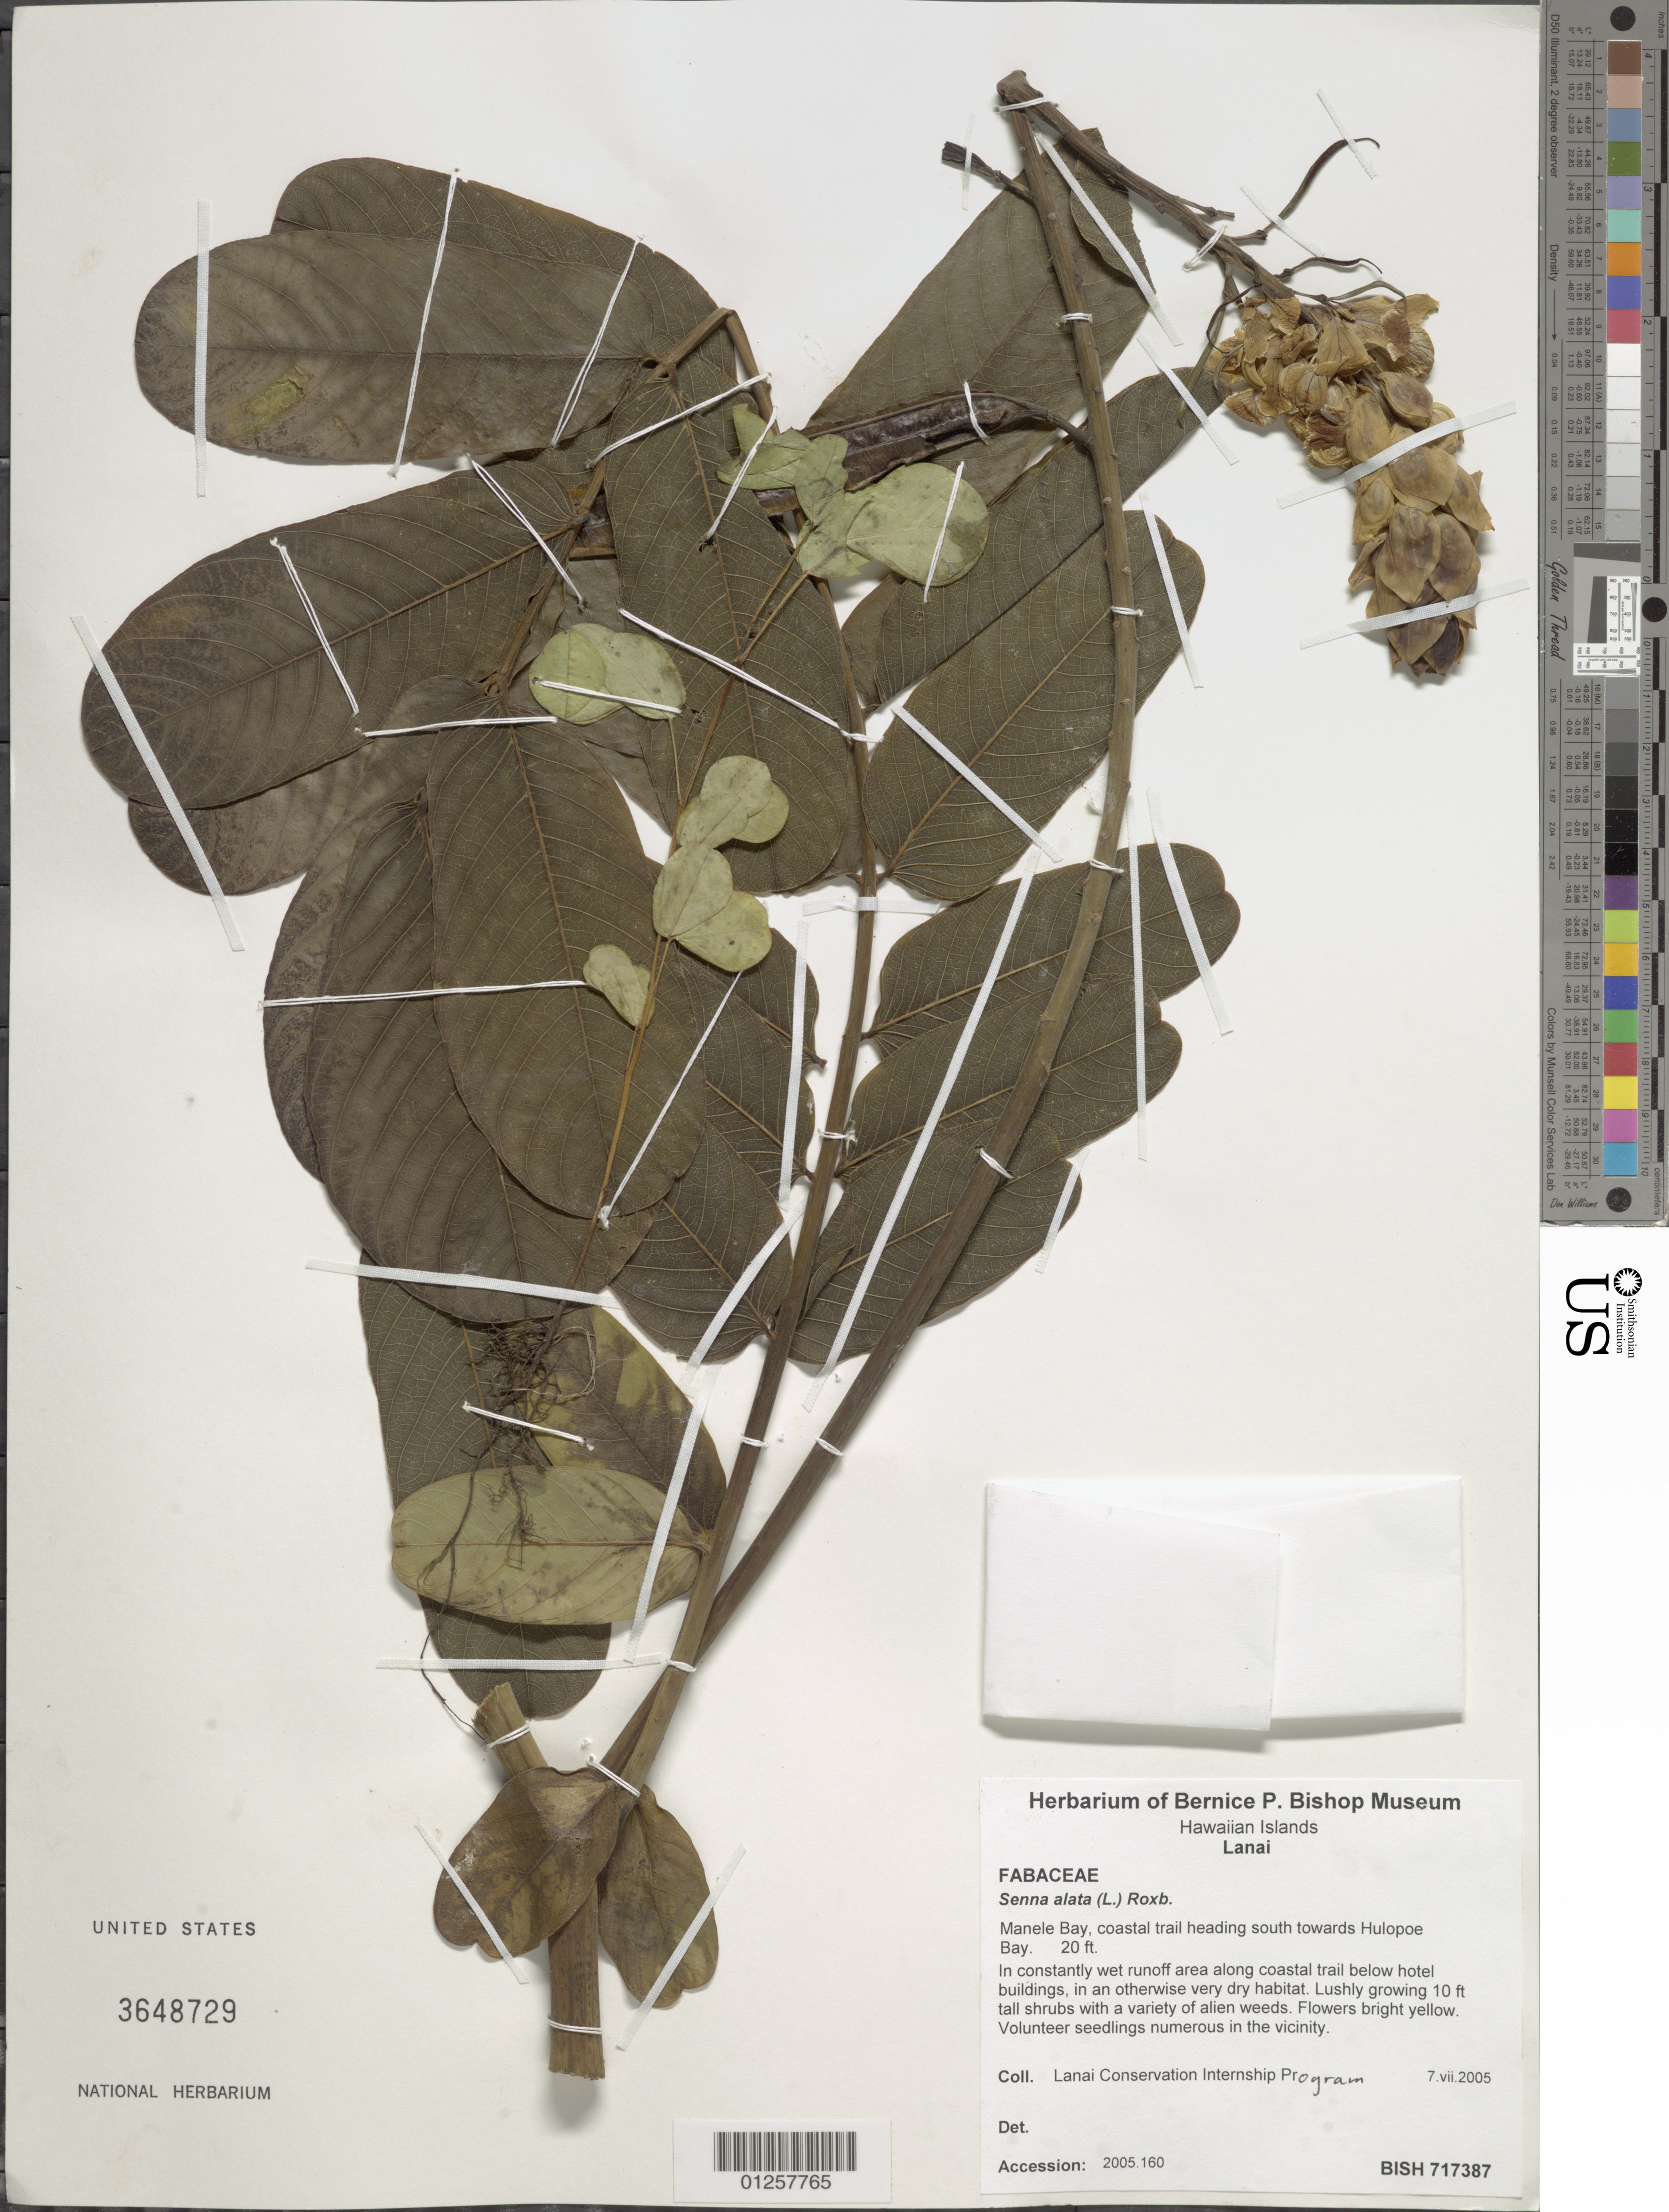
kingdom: Plantae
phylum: Tracheophyta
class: Magnoliopsida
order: Fabales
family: Fabaceae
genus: Senna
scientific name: Senna alata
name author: (L.) Roxb.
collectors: Lanai Conservation Intership Program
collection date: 2005-07-07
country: United States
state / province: Hawaii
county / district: Maui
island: Lana'i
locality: Manele Bay, coastal trail heading south towards Hulopoe Bay.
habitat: In constantly wet runoff area along coastal trail below hotel buildings, in an otherwise very dry habitat.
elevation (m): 6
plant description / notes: Accession: 2005.160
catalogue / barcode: US 3648729